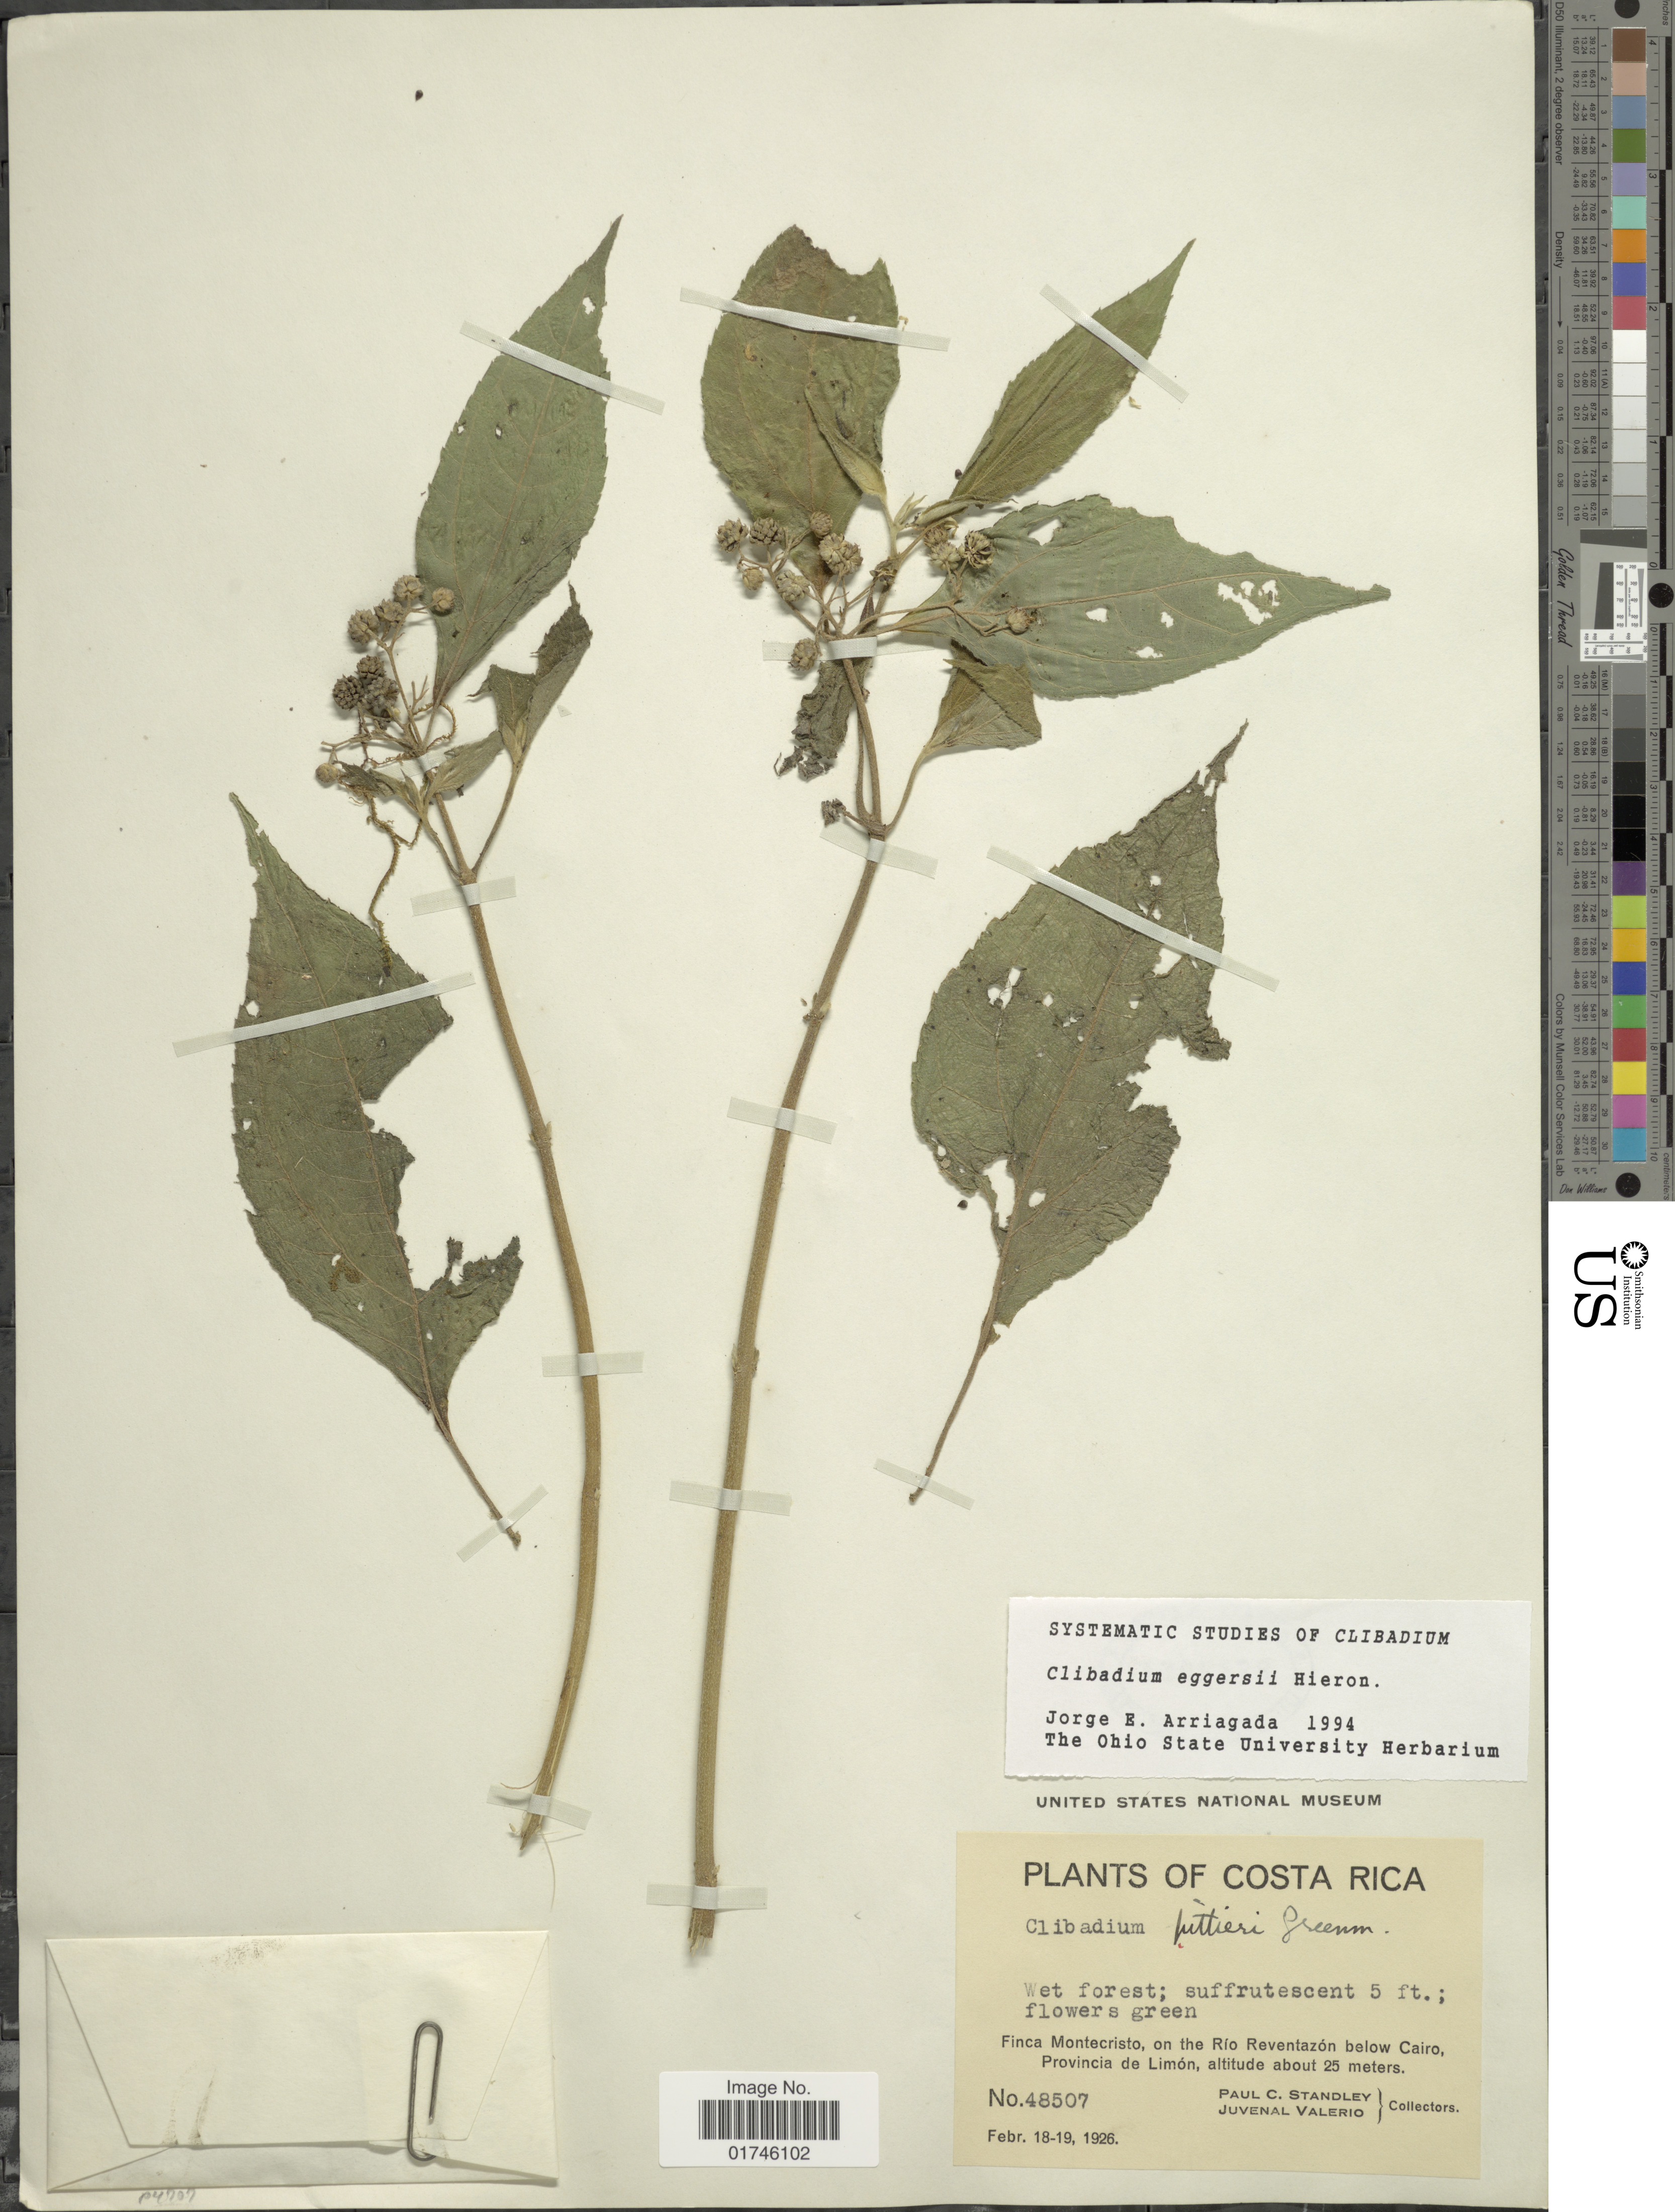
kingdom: Plantae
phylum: Tracheophyta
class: Magnoliopsida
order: Asterales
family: Asteraceae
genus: Clibadium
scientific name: Clibadium eggersii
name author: Hieron.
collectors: P. C. Standley & J. Valerio R.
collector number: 48507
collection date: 1926-02-18/1926-02-19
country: Costa Rica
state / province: Limón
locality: Finca Montecristo, on the Rio Reventazon below Cairo, Provincia de Limon.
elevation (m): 25